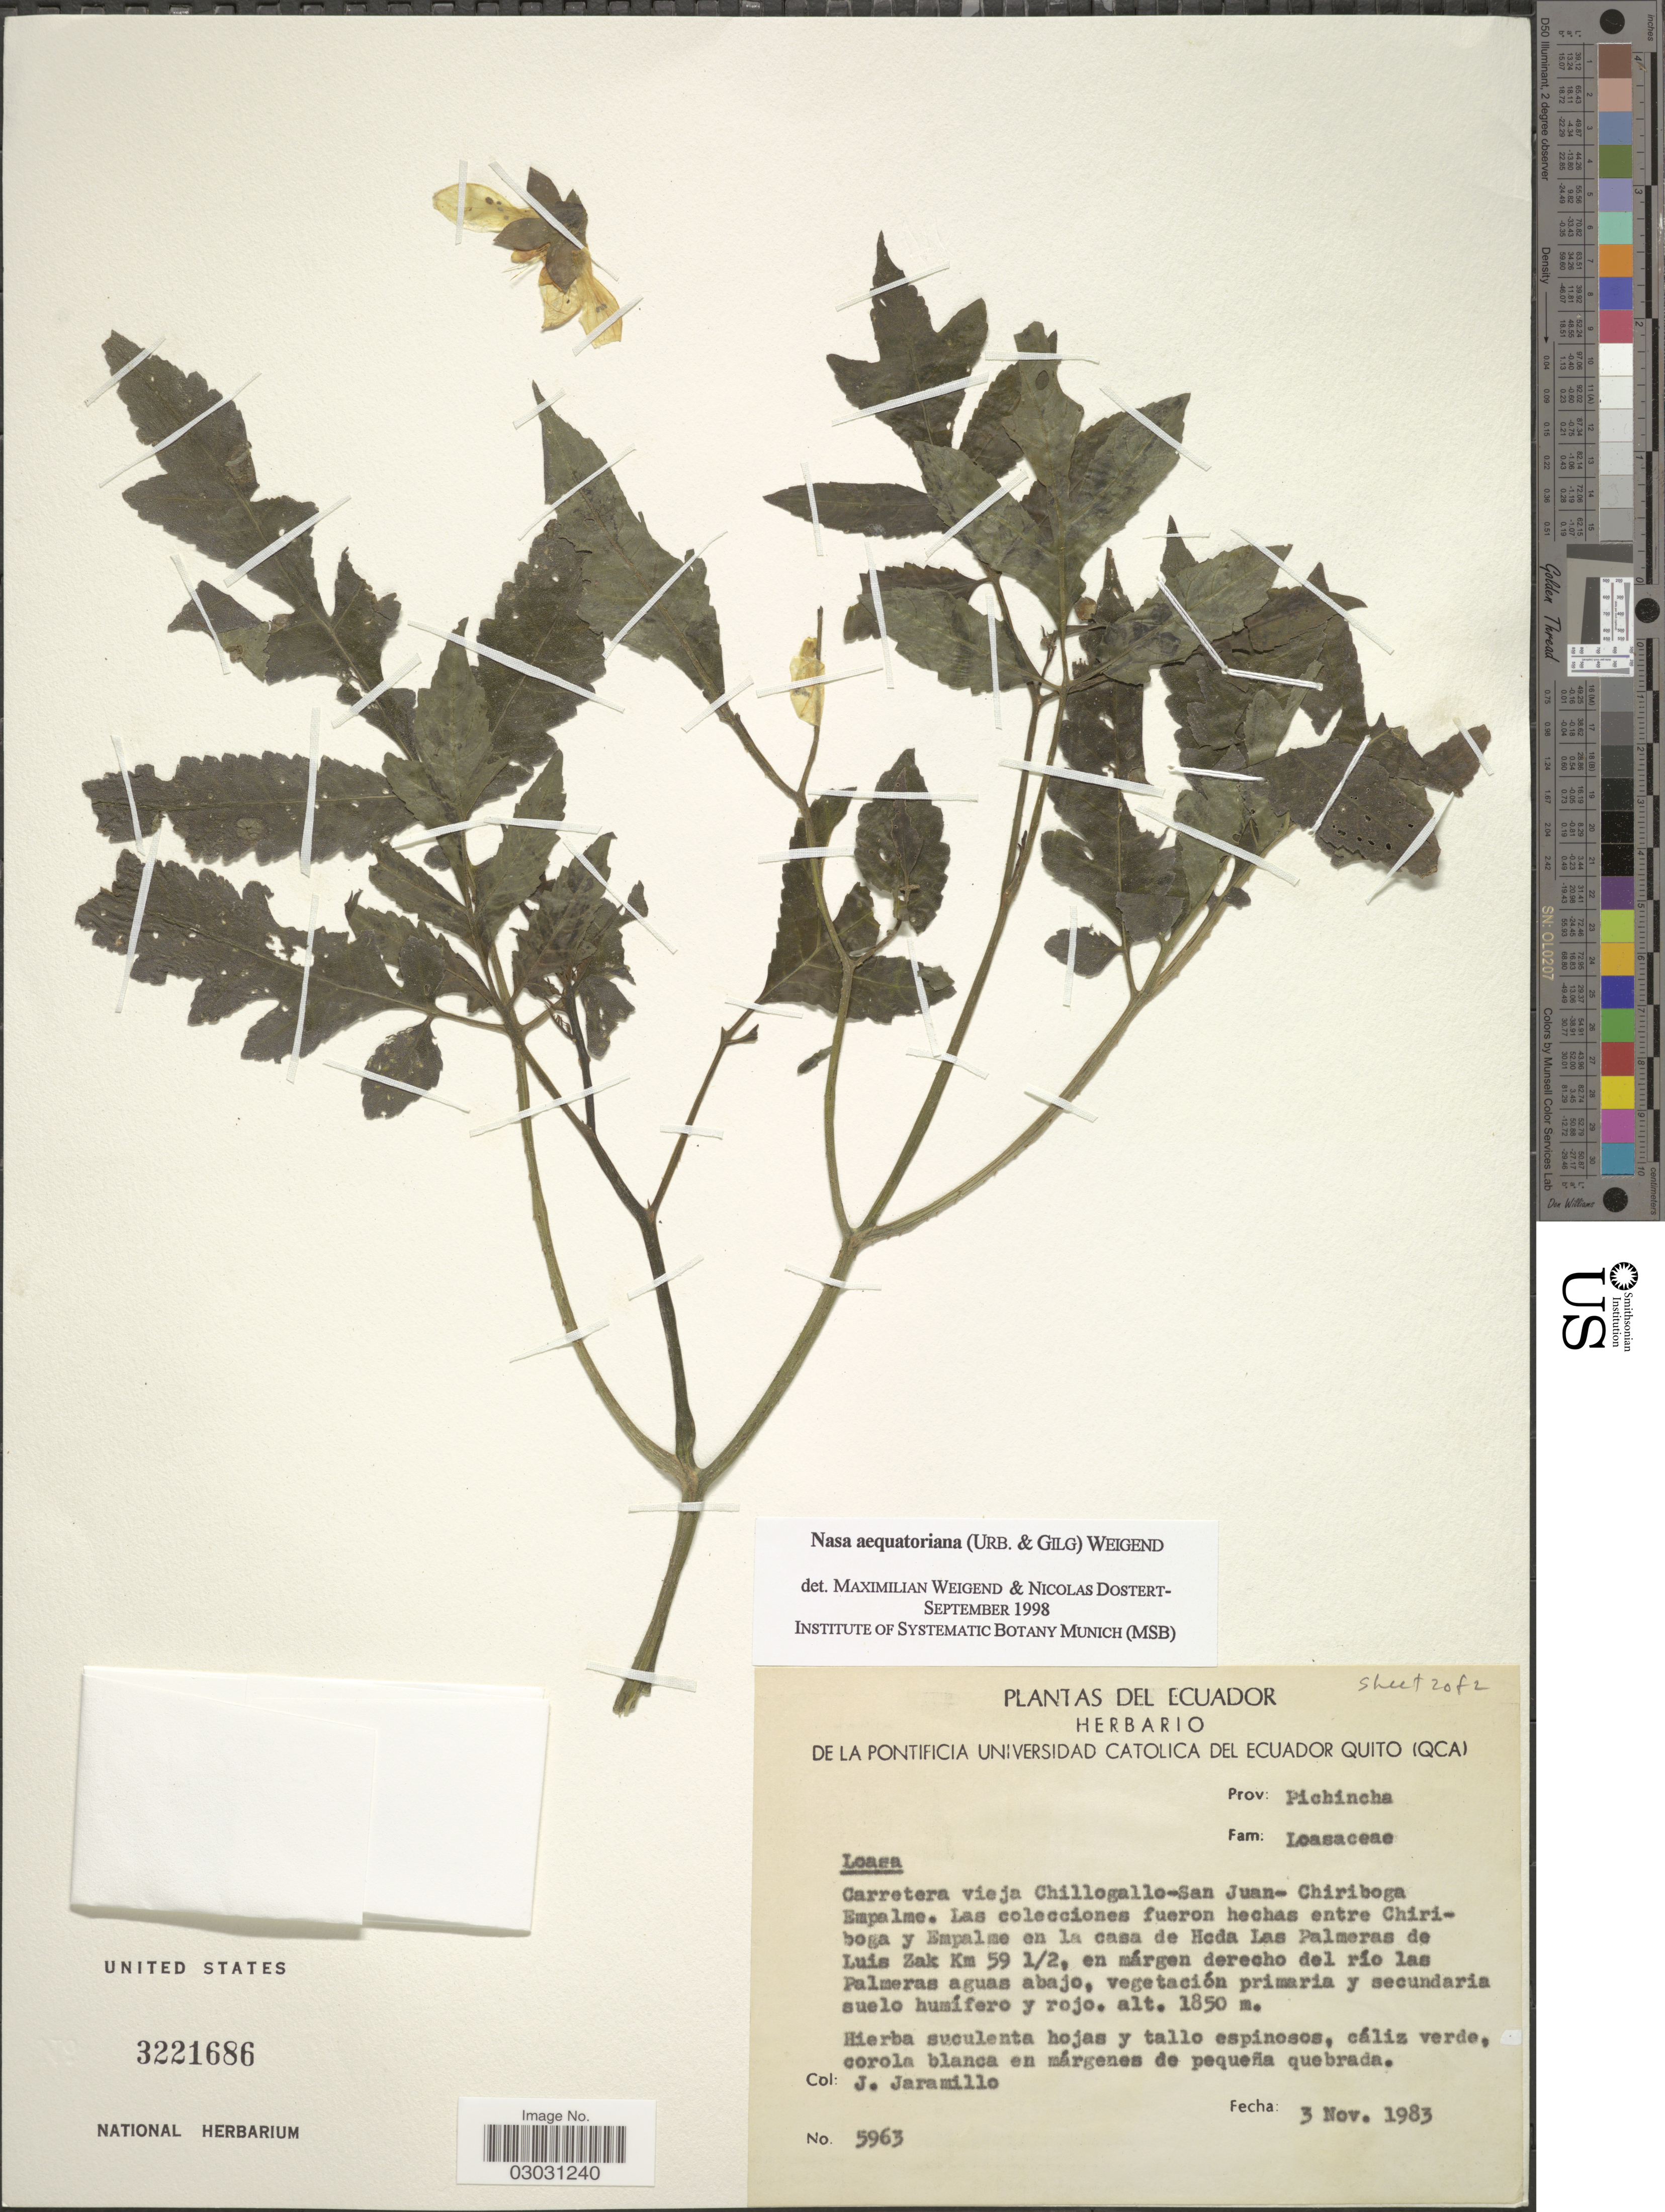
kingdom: Plantae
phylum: Tracheophyta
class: Magnoliopsida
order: Cornales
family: Loasaceae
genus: Nasa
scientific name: Nasa aequatoriana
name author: (Urb. & Gilg) Weigend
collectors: J. Jaramillo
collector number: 5963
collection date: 1983-11-03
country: Ecuador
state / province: Pichincha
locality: Prov. Pichincha, Carretera vieja Chillogallo-San Juan-Chiriboga Empalme. Las colecciones fueron hechas entre Chiriboga y Empalme en la casa de Hcda Las Palmeras de Luis Zak Km 59 ½, en márgen derecho del río las Palmeras aguas abajo.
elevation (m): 1850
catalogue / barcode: US 3221686